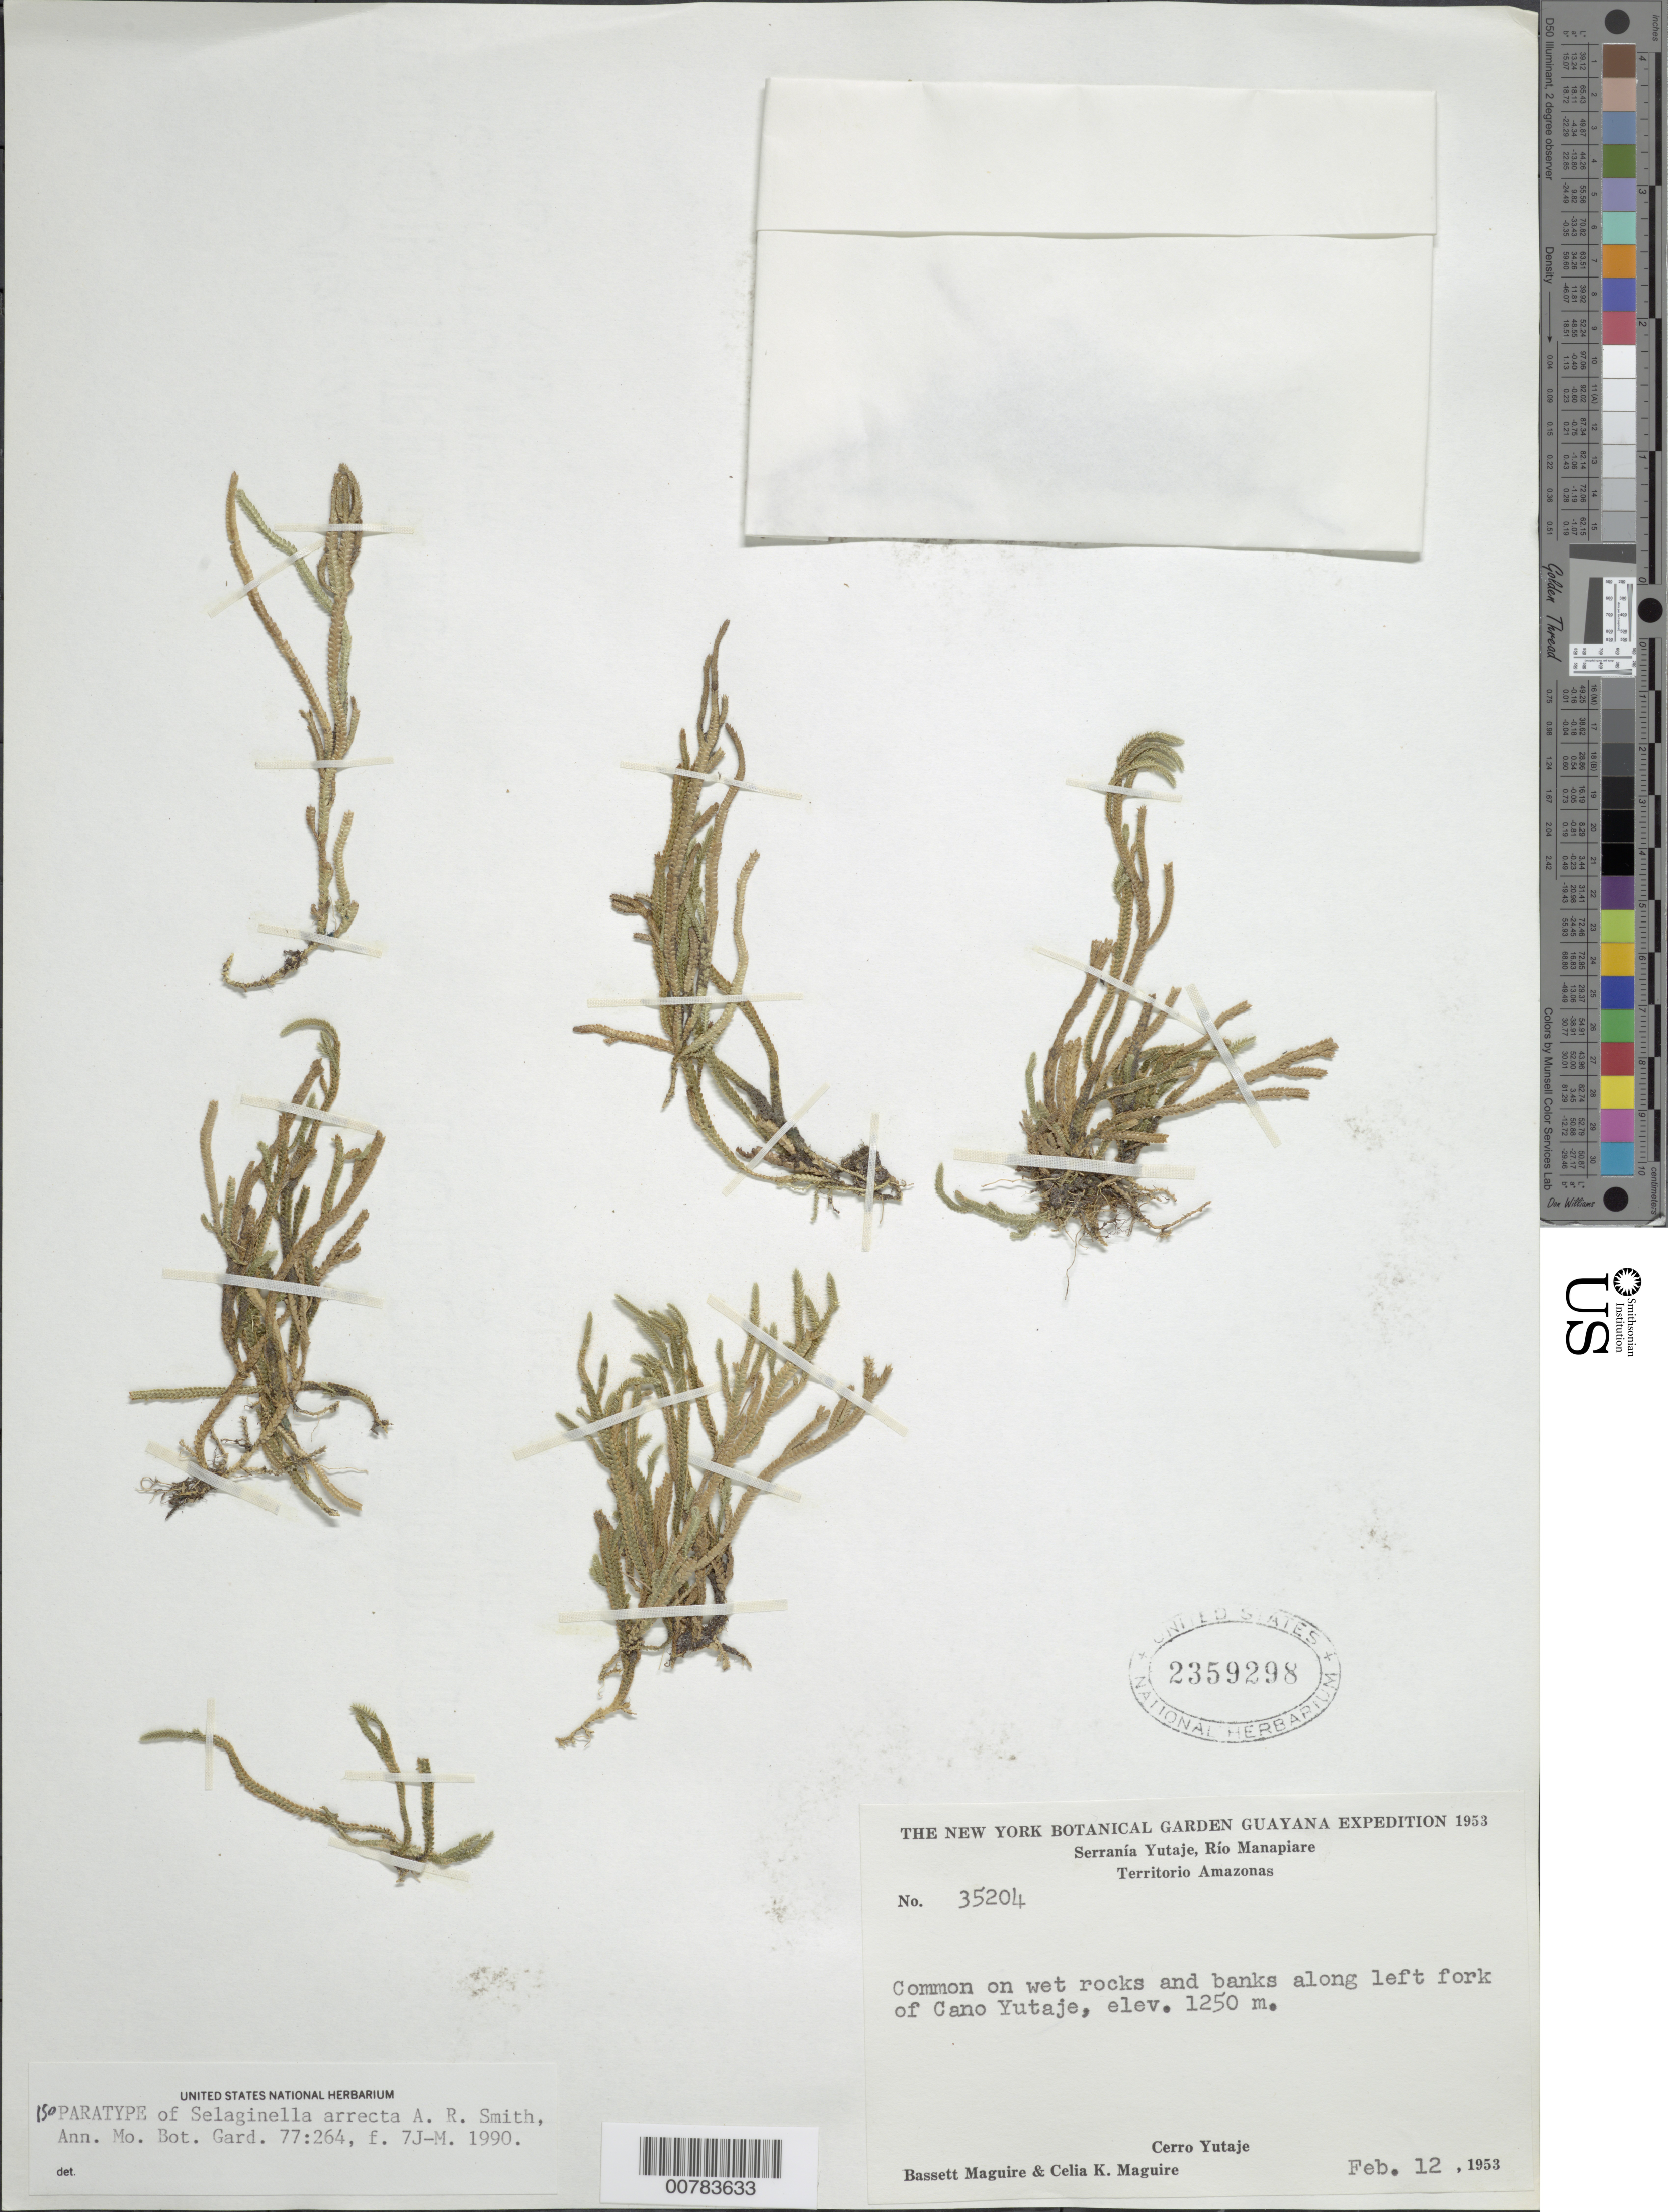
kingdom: Plantae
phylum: Tracheophyta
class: Lycopodiopsida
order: Selaginellales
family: Selaginellaceae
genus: Selaginella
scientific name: Selaginella arrecta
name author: A.R. Sm.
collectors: B. Maguire & C. K. Maguire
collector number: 35204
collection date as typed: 12-Feb-53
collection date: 1953-02-12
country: Venezuela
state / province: Amazonas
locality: Cerro Yutajé, left fork of Caño Yutajé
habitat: Wet rocks and banks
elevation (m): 1250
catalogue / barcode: US 2359298